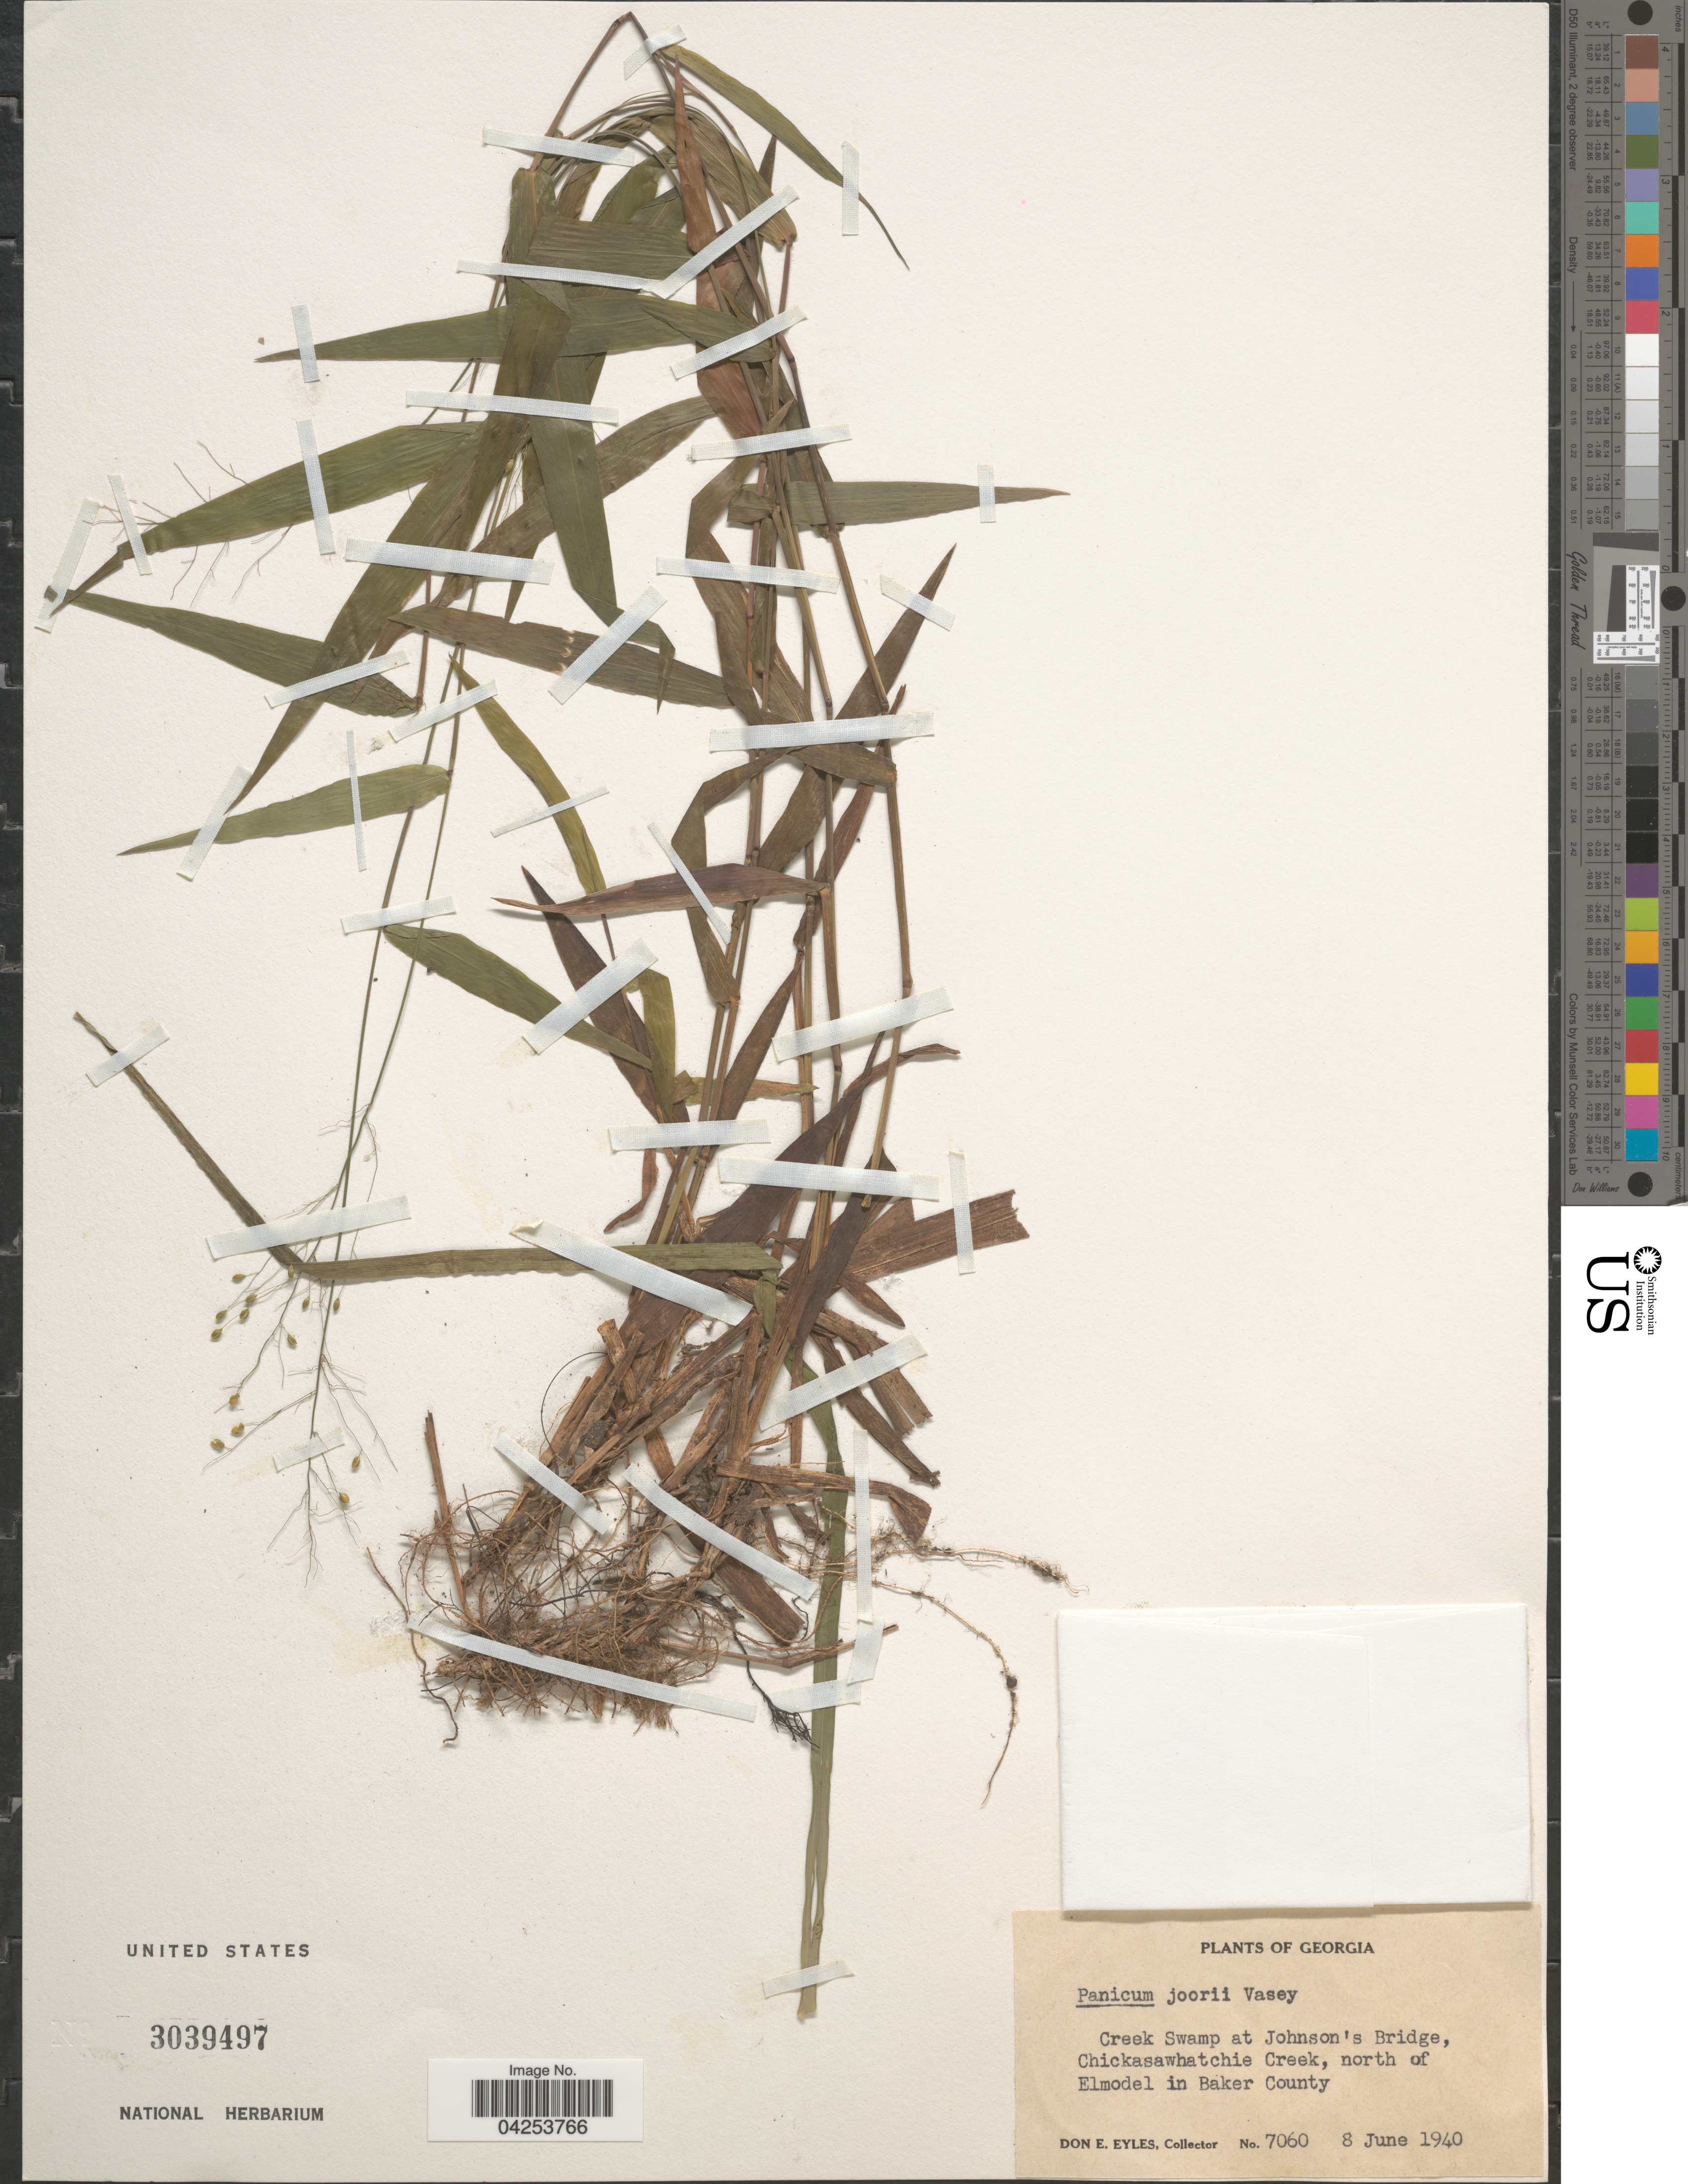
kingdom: Plantae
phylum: Tracheophyta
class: Liliopsida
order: Poales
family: Poaceae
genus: Dichanthelium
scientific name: Dichanthelium commutatum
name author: (Schult.) Gould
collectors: D. Eyles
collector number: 7060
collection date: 1940-06-08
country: United States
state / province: Georgia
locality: Creek Swamp at Johnson's Bridge, Chickasawhatchie Creek, north of Elmodel in Baker County.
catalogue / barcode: US 3039497